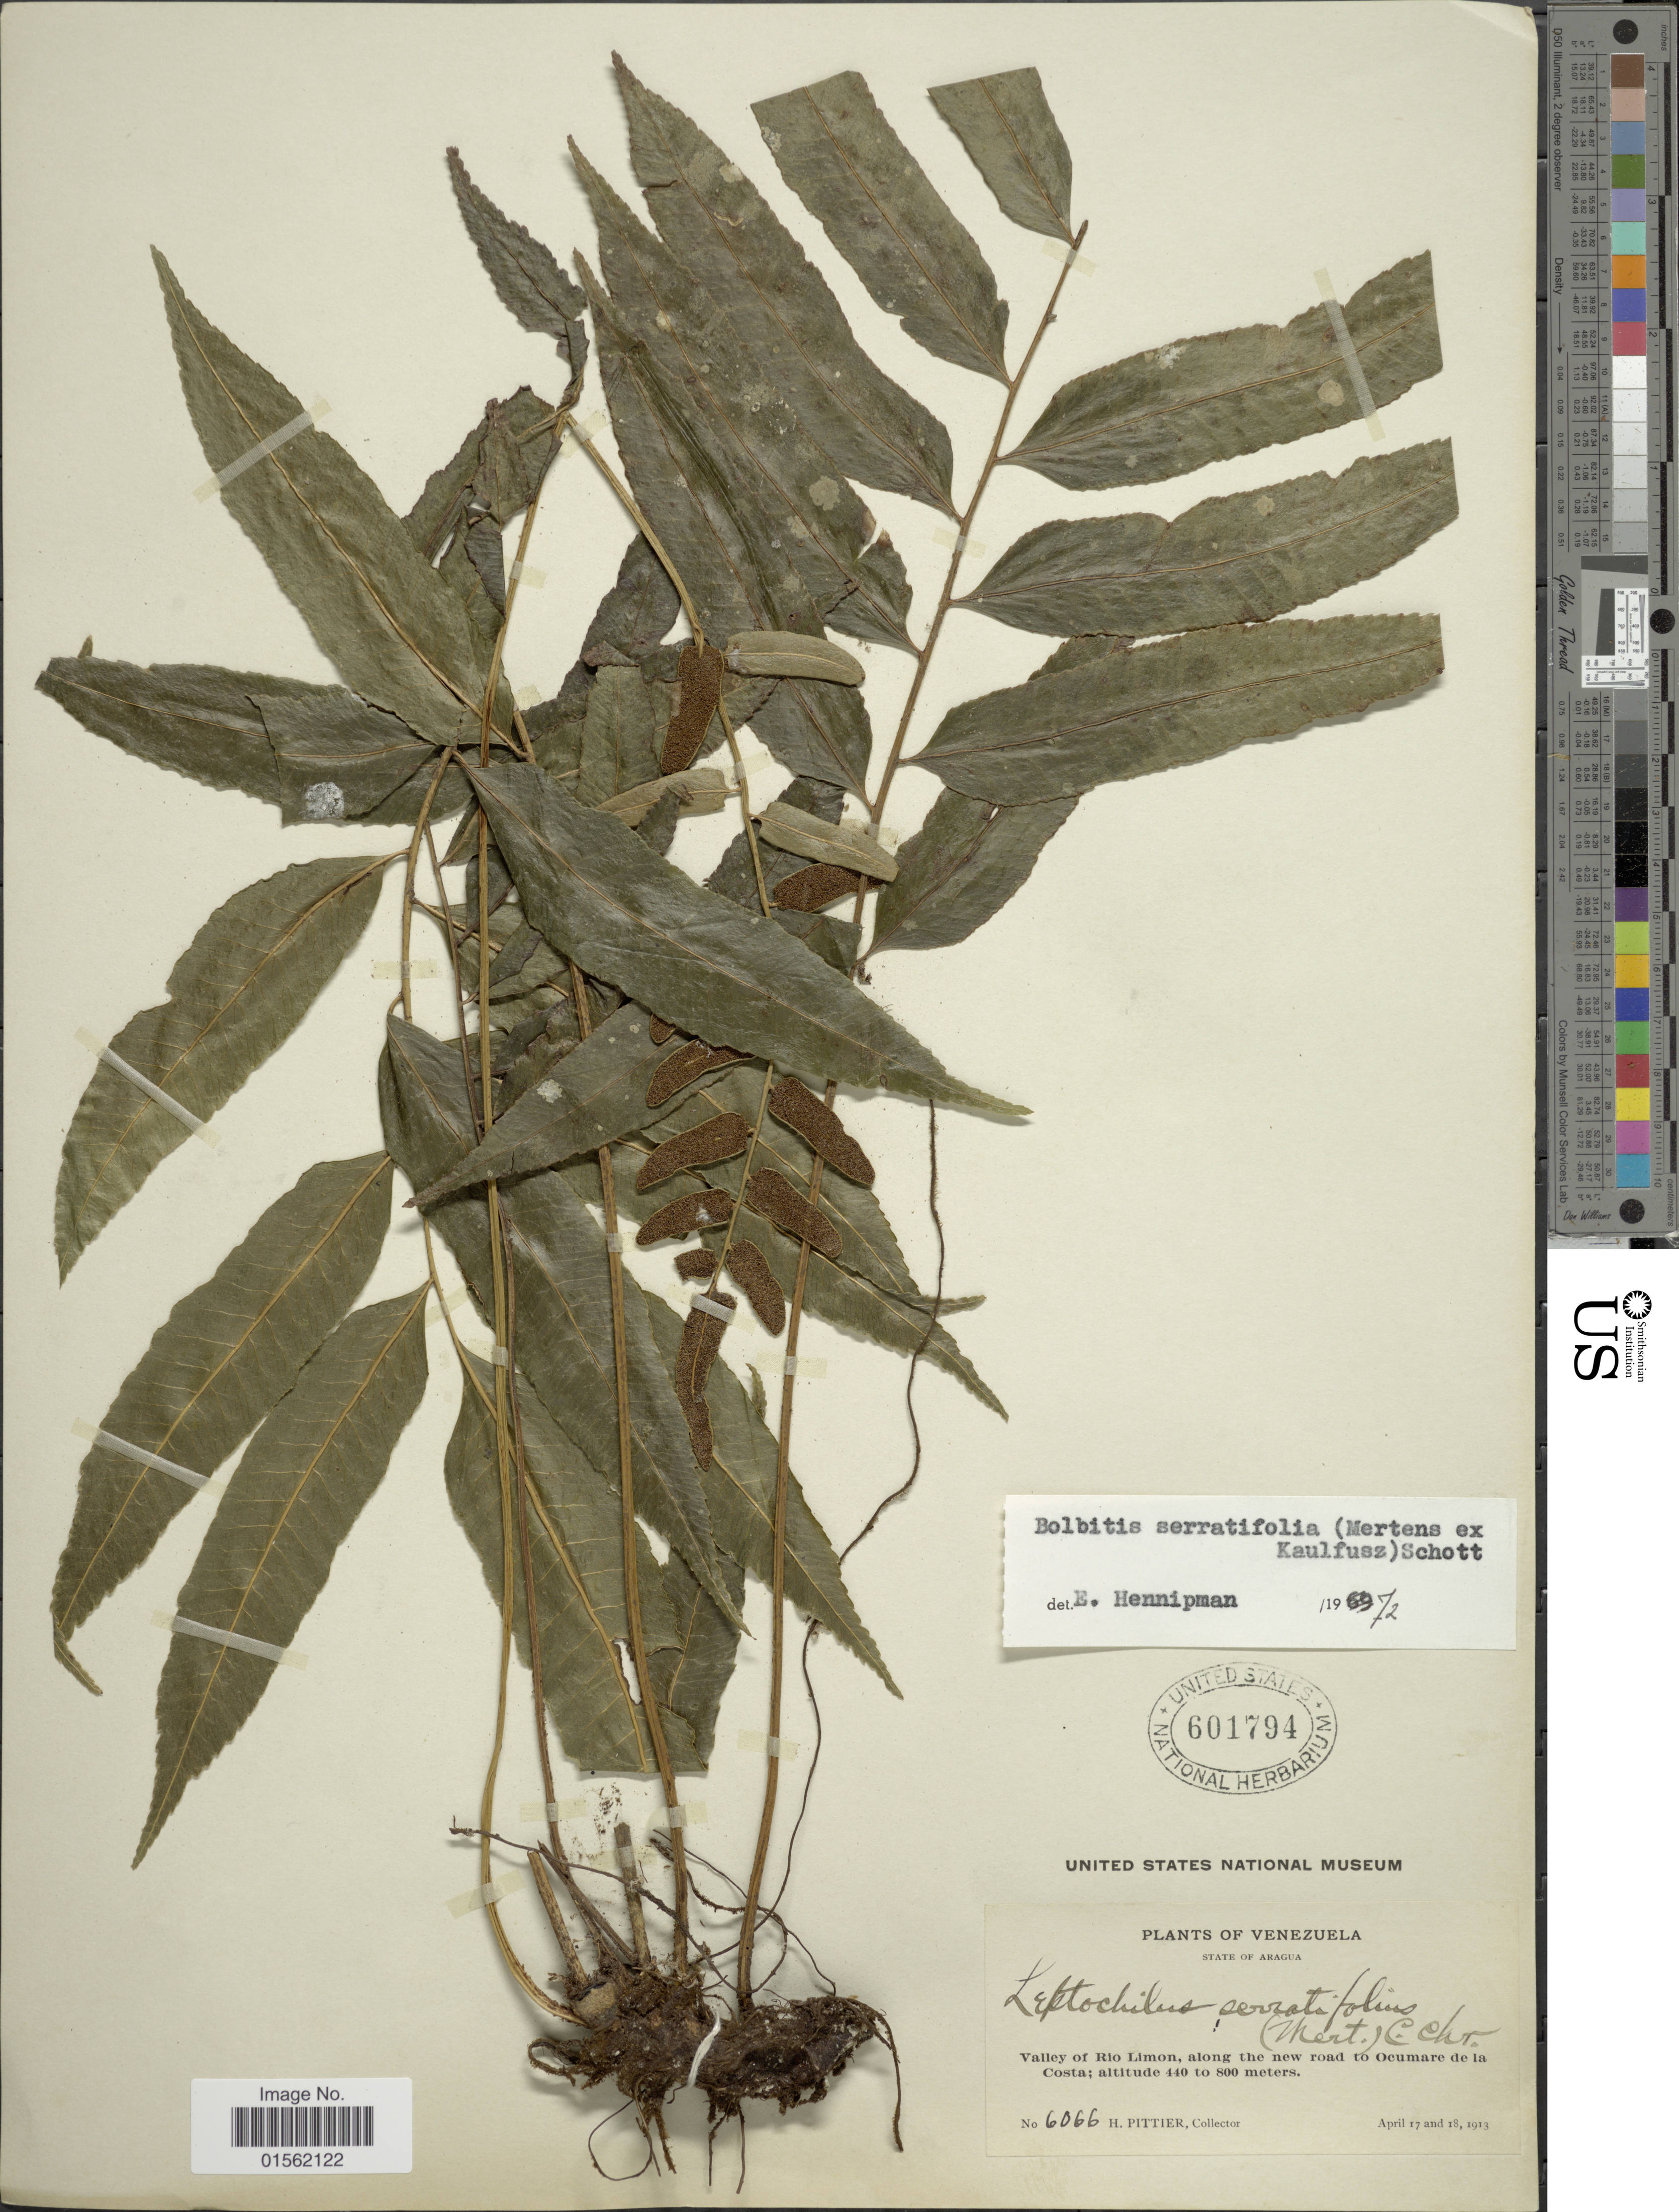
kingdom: Plantae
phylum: Tracheophyta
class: Polypodiopsida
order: Polypodiales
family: Dryopteridaceae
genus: Bolbitis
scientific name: Bolbitis serratifolia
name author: (Mert. ex Kaulf.) Schott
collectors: H. F. Pittier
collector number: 6066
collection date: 1913-04-17/1913-04-18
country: Venezuela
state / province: Aragua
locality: Valley of Rio Limon, along the new road to Ocumare de la Costa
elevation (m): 440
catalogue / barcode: US 601794